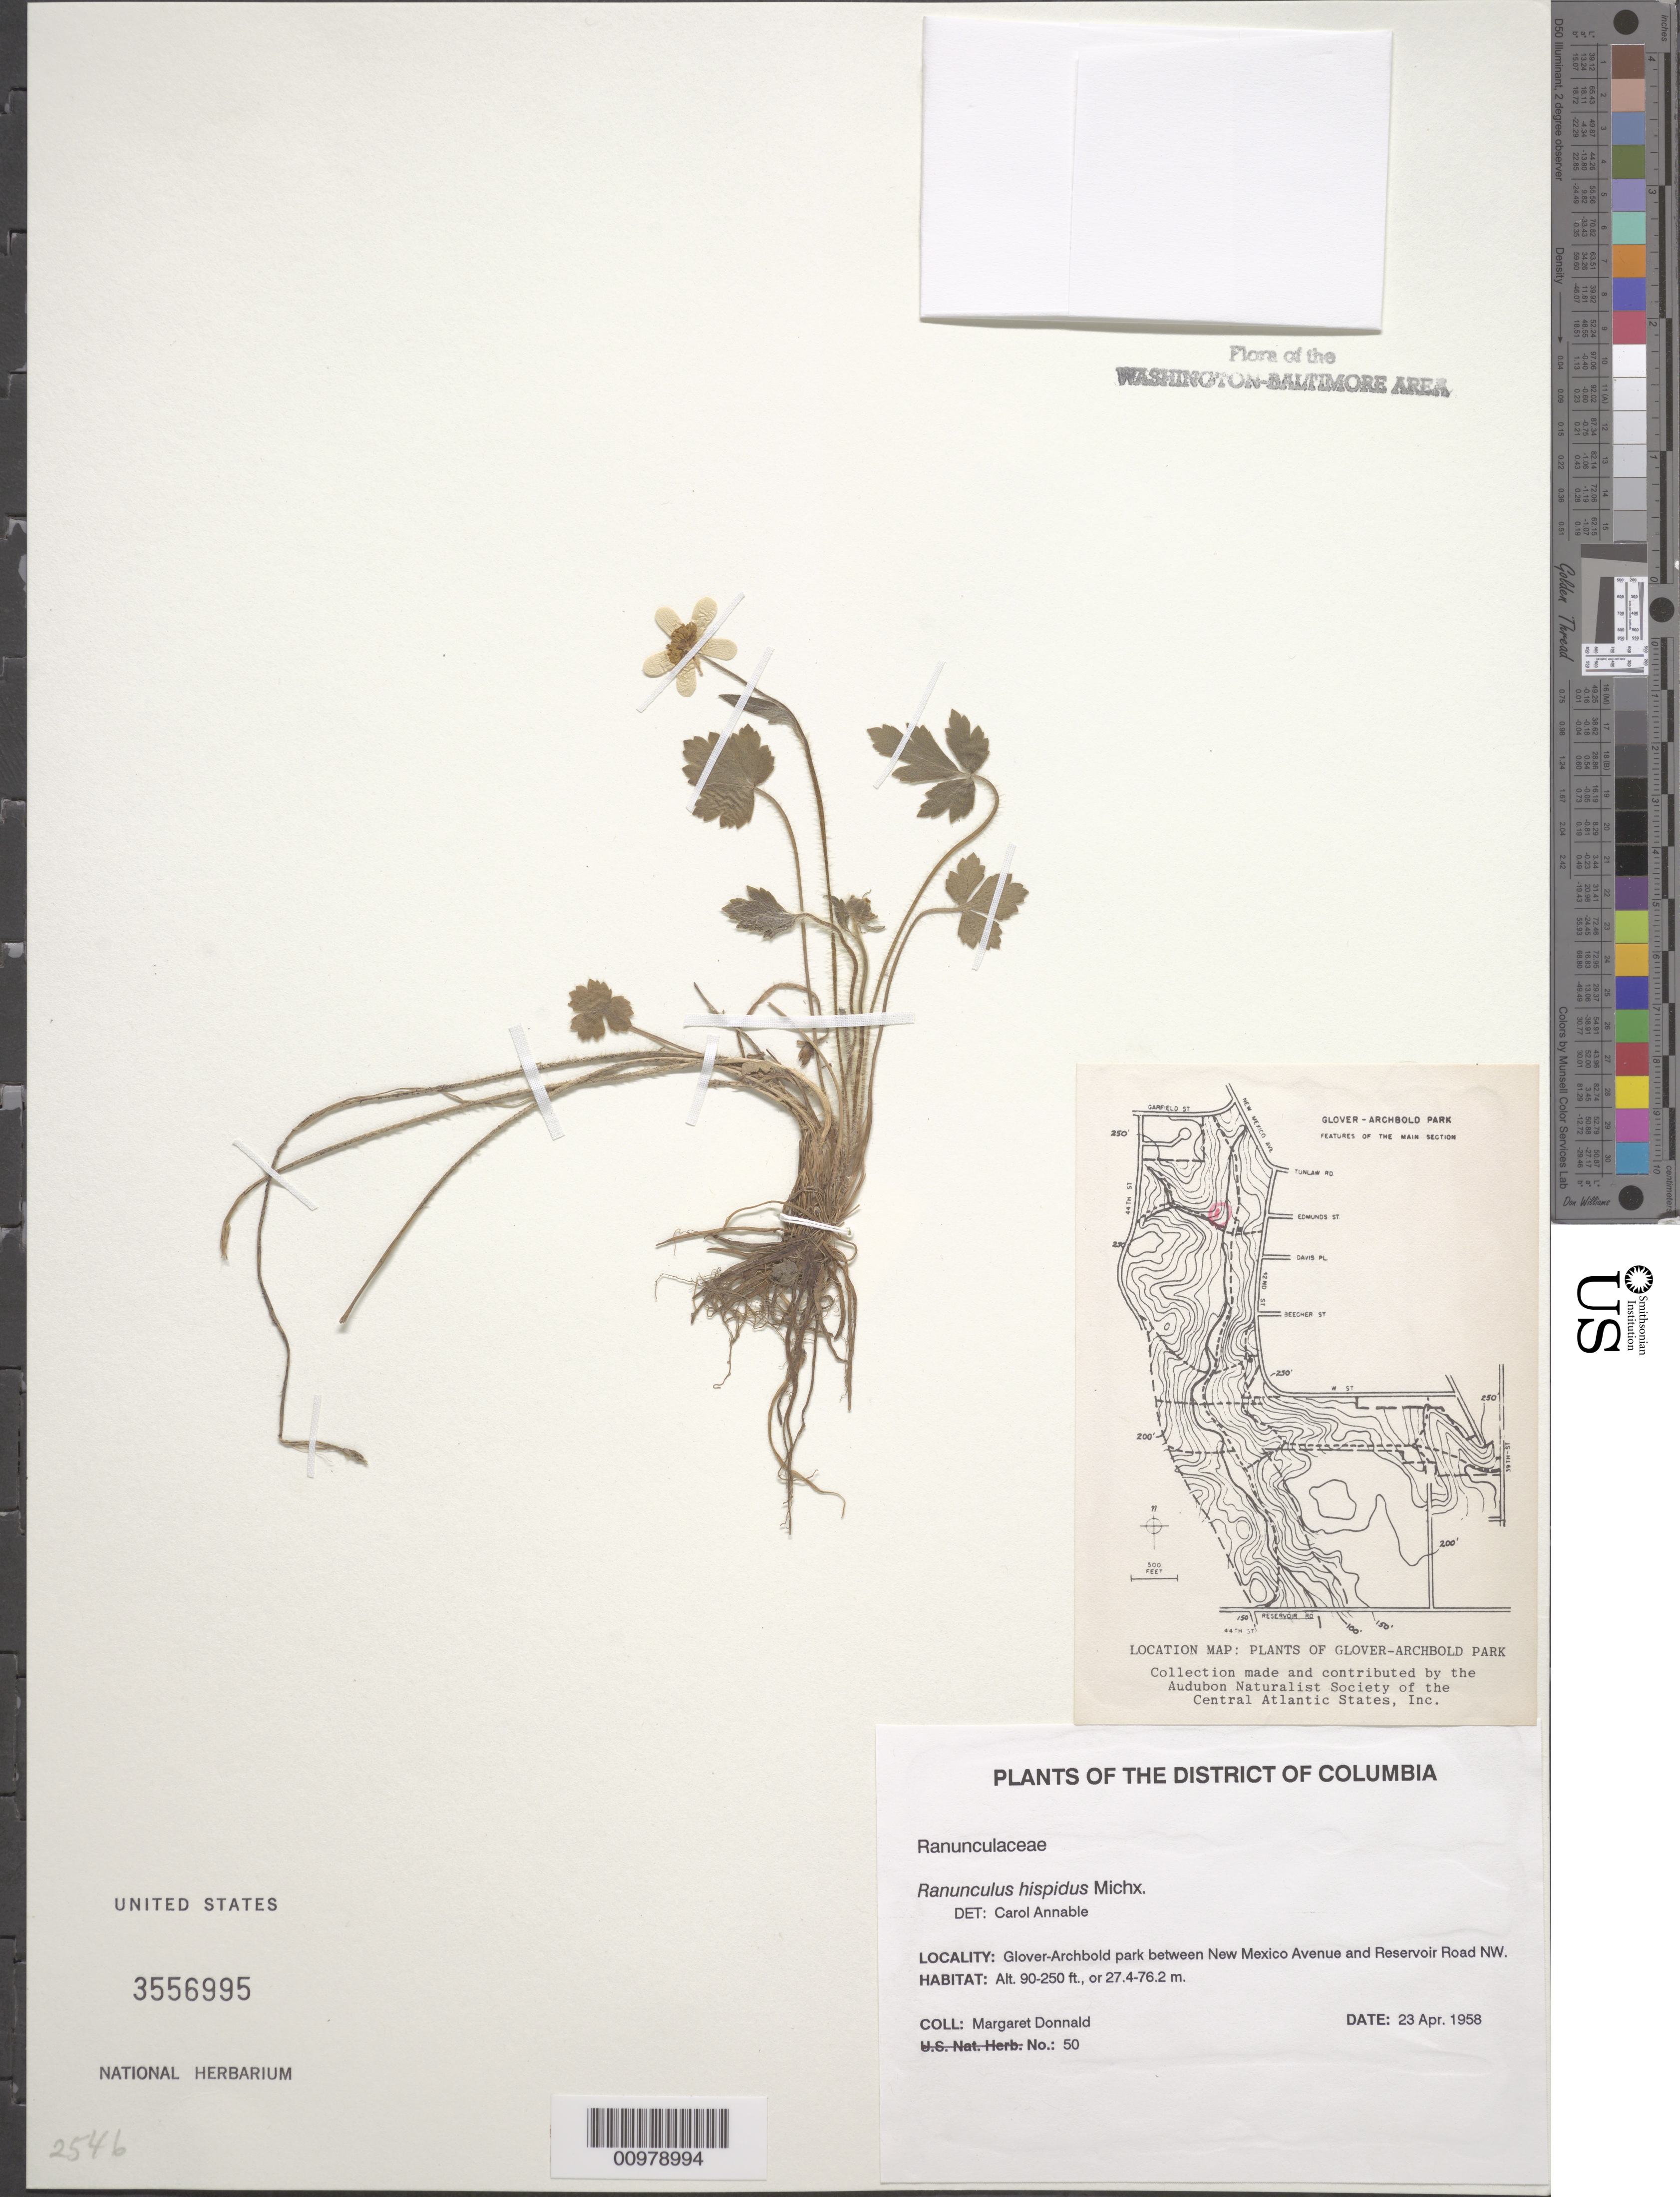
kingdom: Plantae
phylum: Tracheophyta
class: Magnoliopsida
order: Ranunculales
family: Ranunculaceae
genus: Ranunculus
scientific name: Ranunculus hispidus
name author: Michx.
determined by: Annable, C. R.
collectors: M. Donnald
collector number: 50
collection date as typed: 23 Apr 1958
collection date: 1958-04-23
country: United States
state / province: District of Columbia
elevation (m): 27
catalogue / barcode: US 3556995